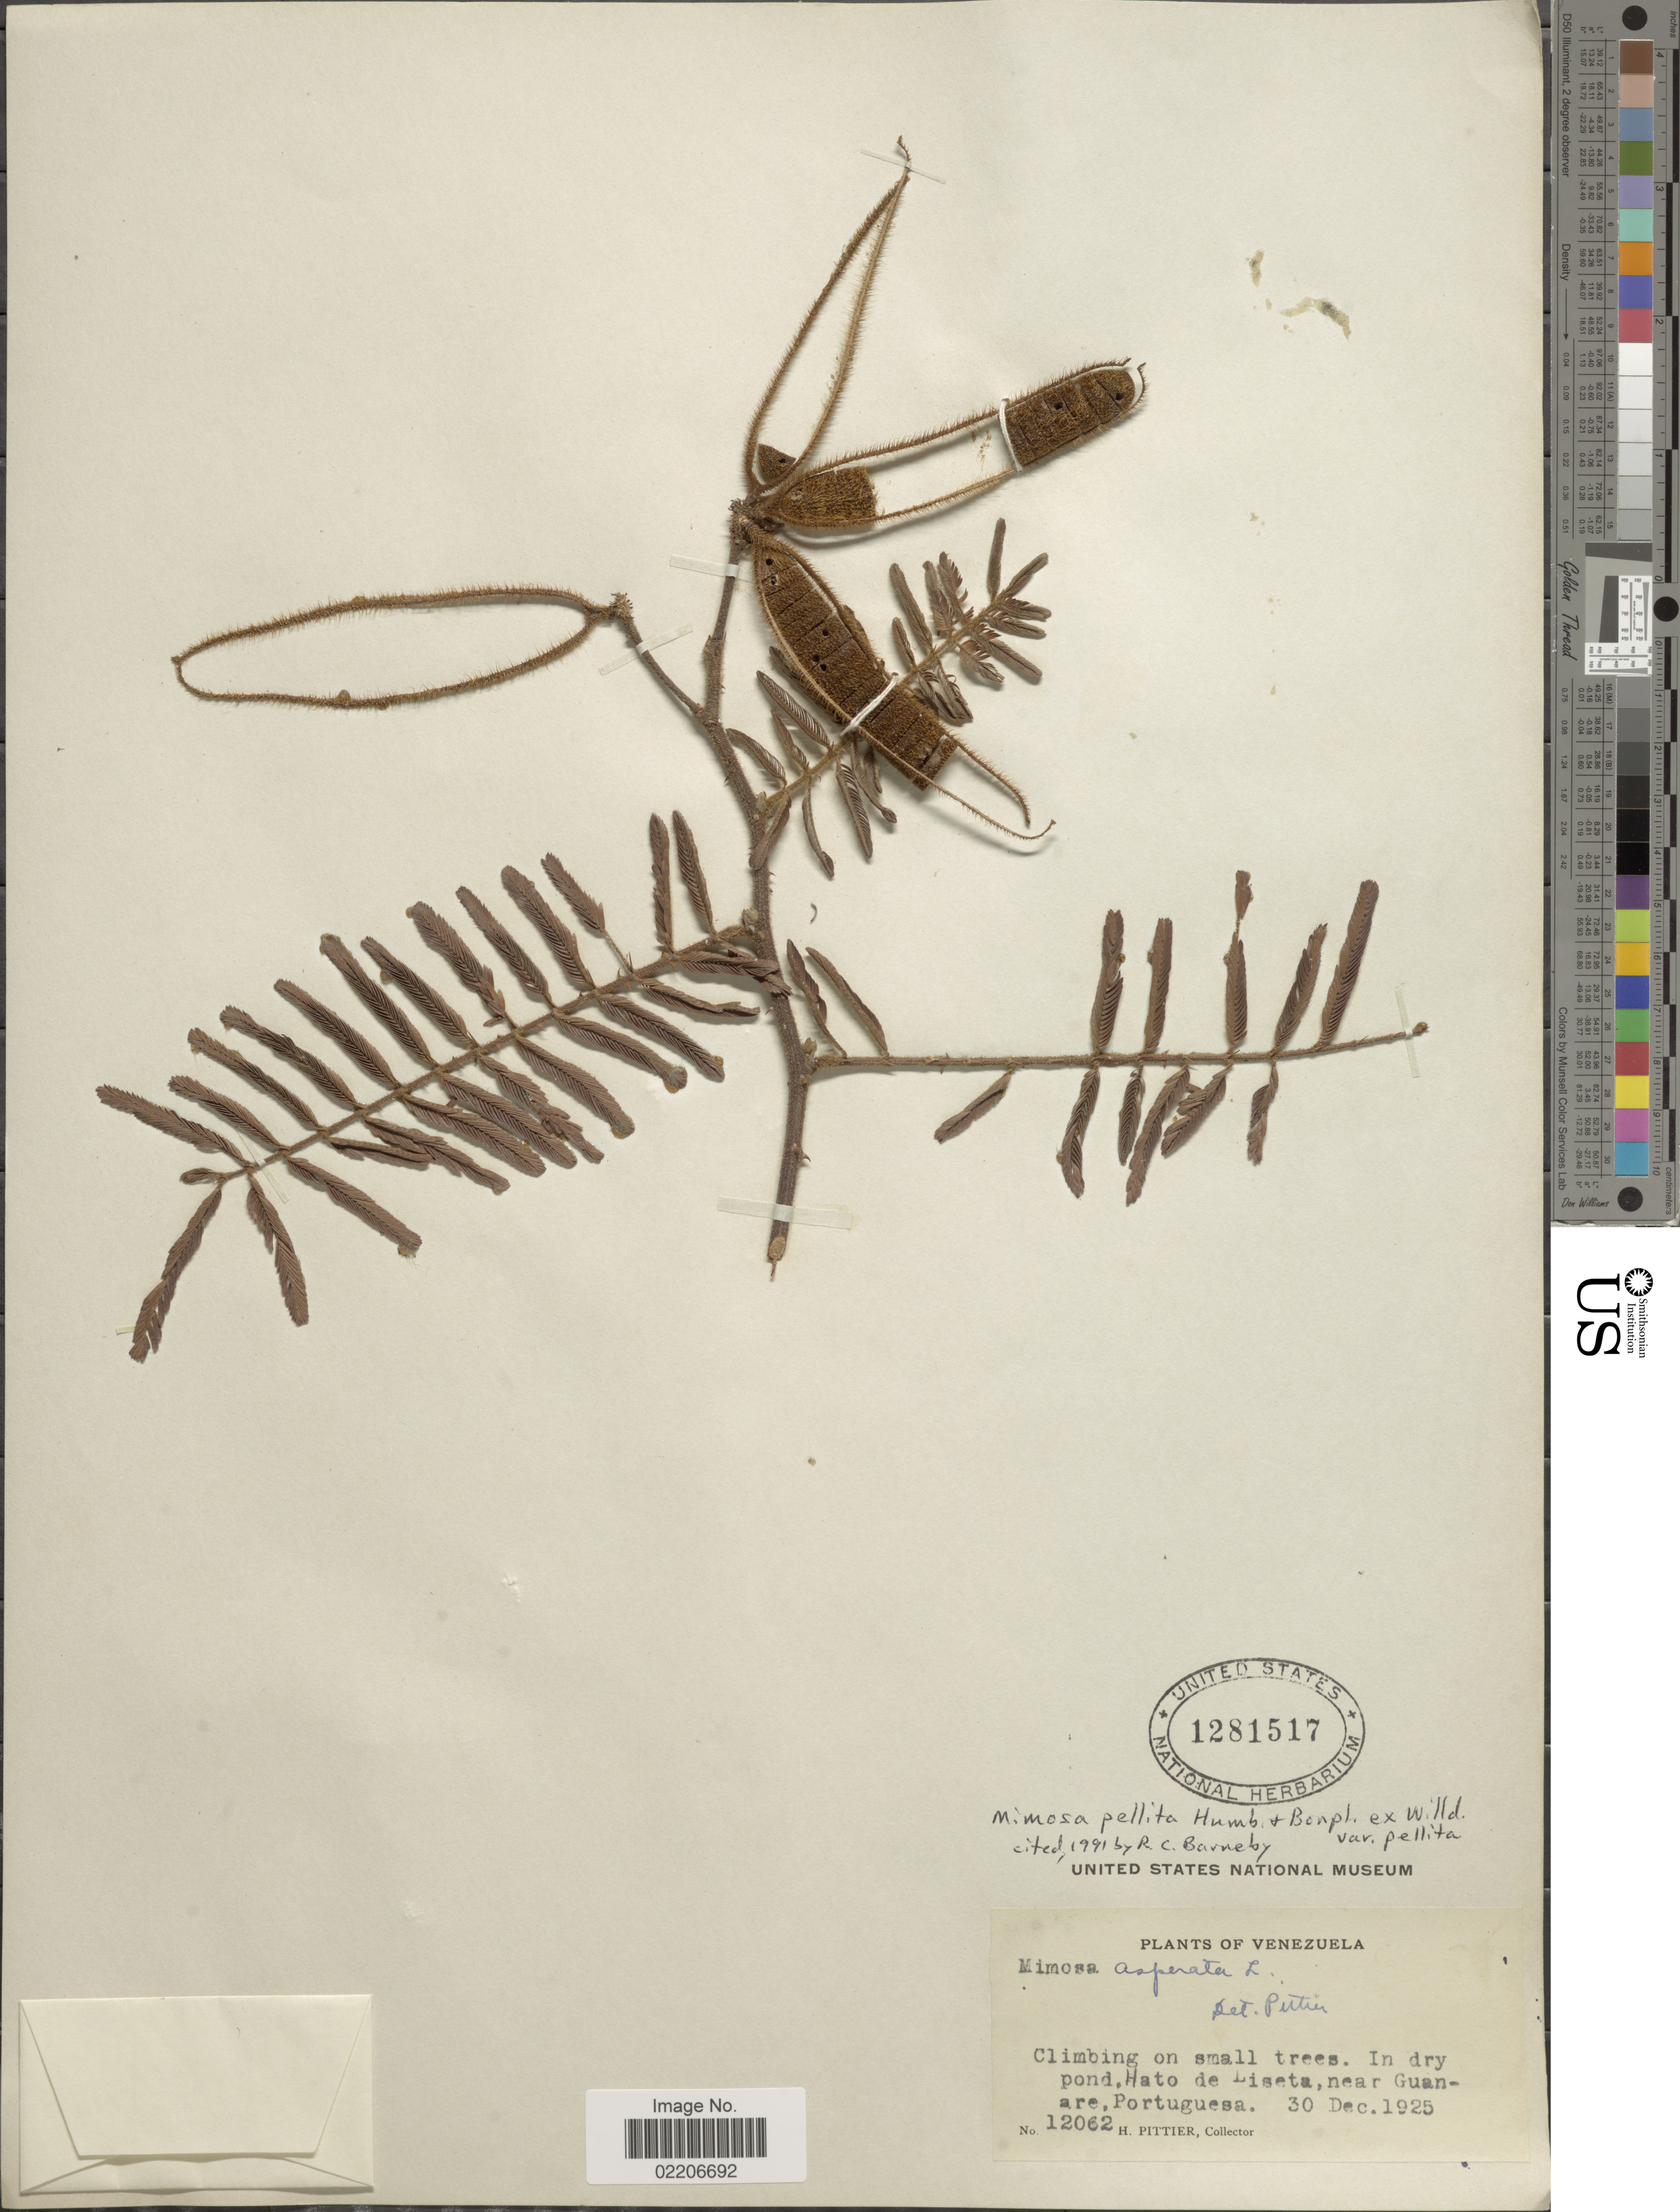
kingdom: Plantae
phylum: Tracheophyta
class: Magnoliopsida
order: Fabales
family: Fabaceae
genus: Mimosa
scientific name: Mimosa pellita var. pellita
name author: Humb. & Bonpl. ex Willd.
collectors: H. F. Pittier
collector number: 12062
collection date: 1925-12-30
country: Venezuela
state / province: Portuguesa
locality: Hato de Liseta, near Guanare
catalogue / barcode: US 1281517